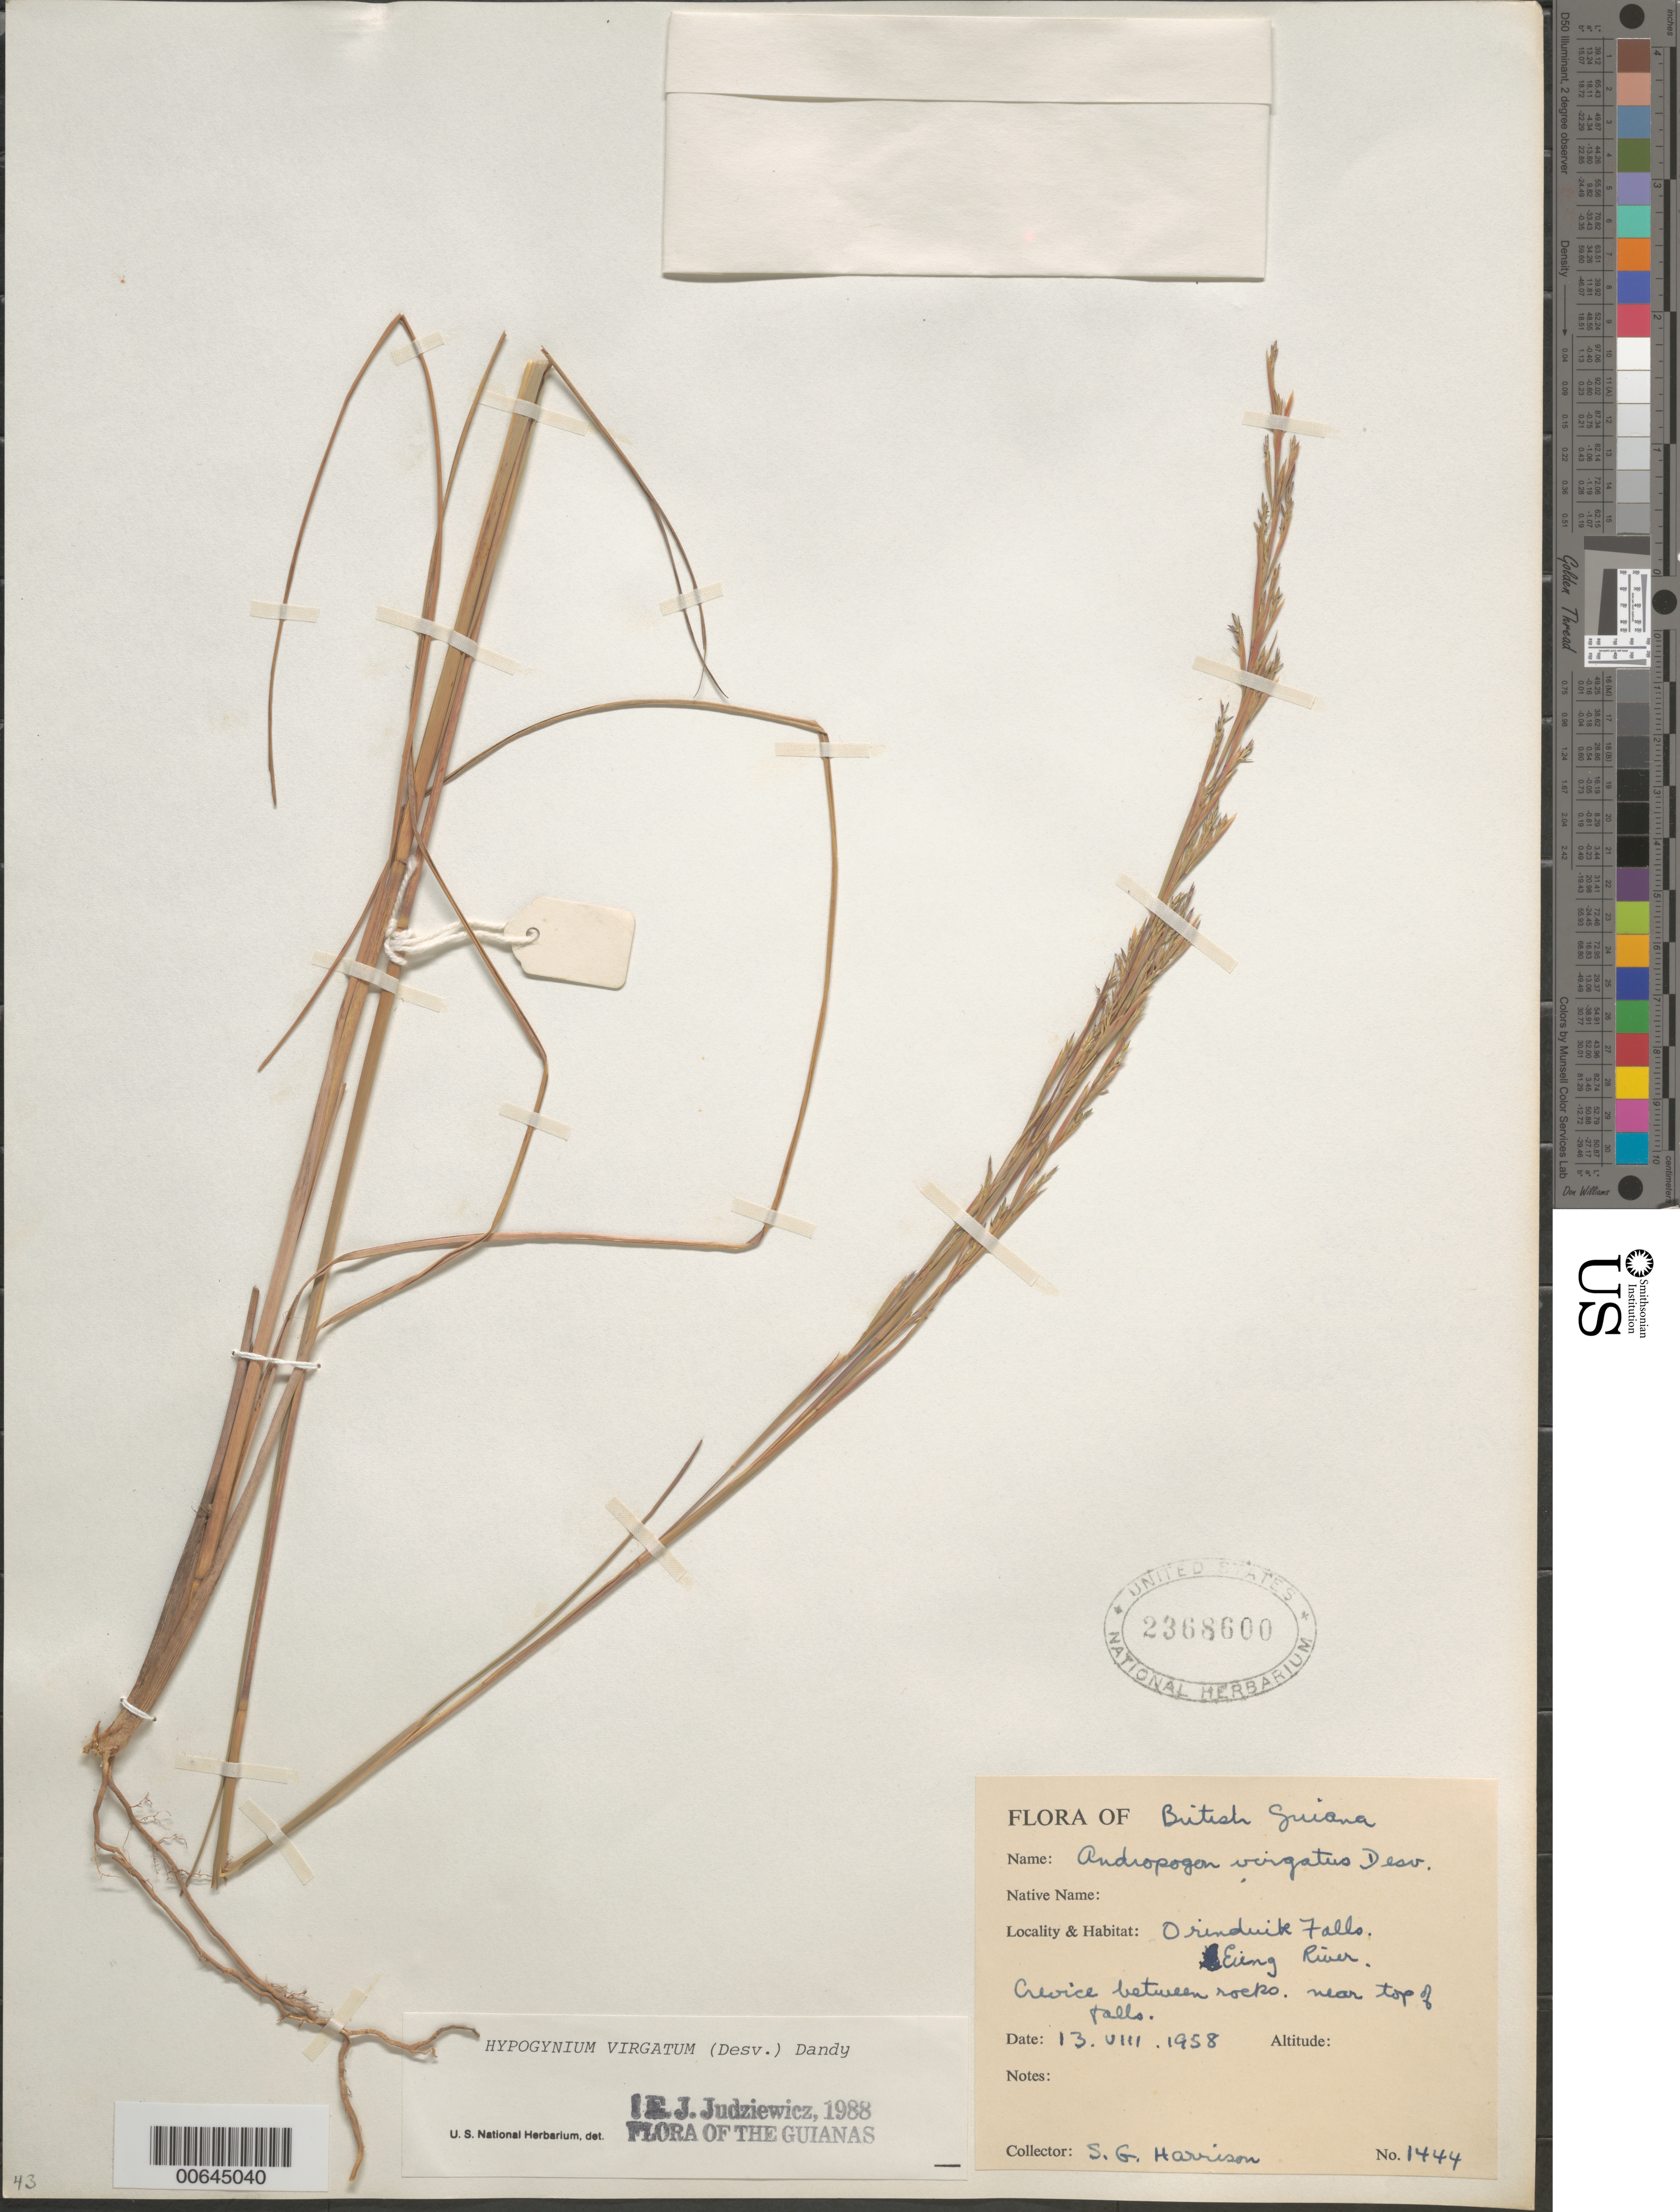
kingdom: Plantae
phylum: Tracheophyta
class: Liliopsida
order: Poales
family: Poaceae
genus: Andropogon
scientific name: Andropogon virgatus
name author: Desv. ex Ham.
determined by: Judziewicz, E. J.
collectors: S. G. Harrison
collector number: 1444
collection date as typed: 13-Aug-58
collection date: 1958-08-13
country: Guyana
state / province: Potaro-Siparuni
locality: Orinduik Falls, Ireng River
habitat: Crevice between rocks, near top of falls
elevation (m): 610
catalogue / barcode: US 2368600